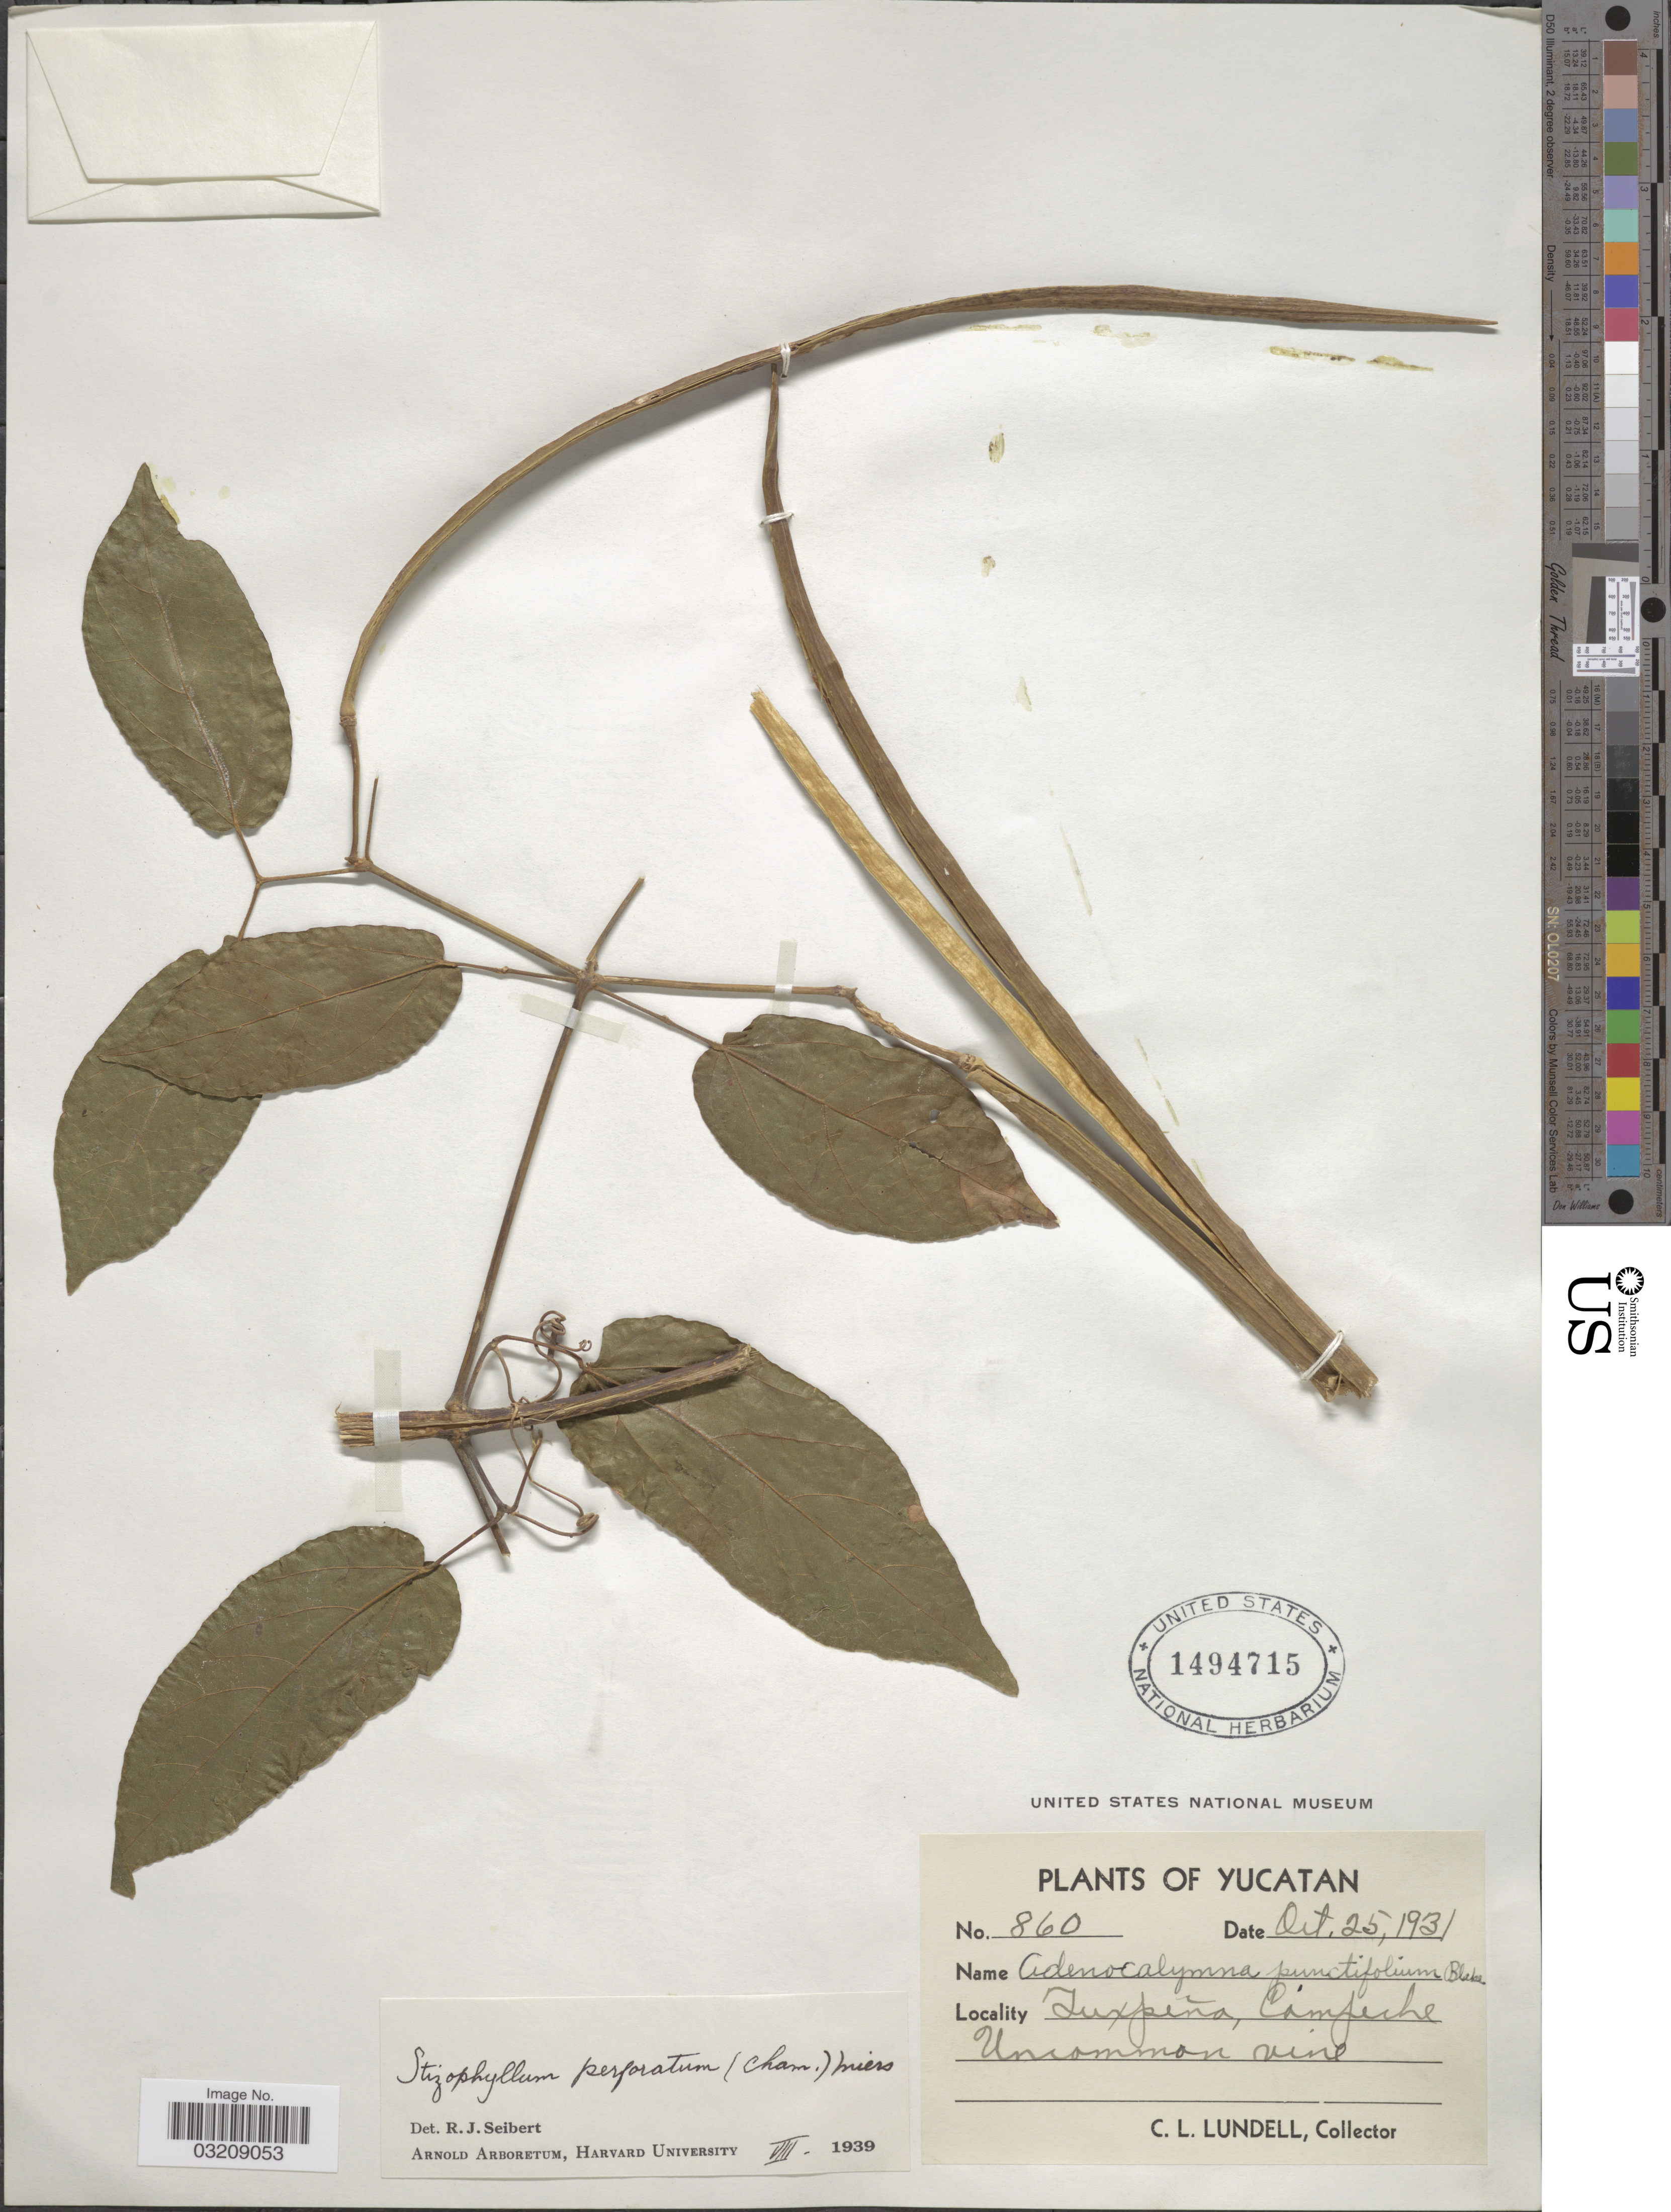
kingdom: Plantae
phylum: Tracheophyta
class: Magnoliopsida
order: Lamiales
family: Bignoniaceae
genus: Stizophyllum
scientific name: Stizophyllum perforatum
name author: (Cham.) Miers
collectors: C. L. Lundell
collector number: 860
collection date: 1931-10-25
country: Mexico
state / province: Campeche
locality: Yucatan, Tuxpeña.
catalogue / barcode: US 1494715